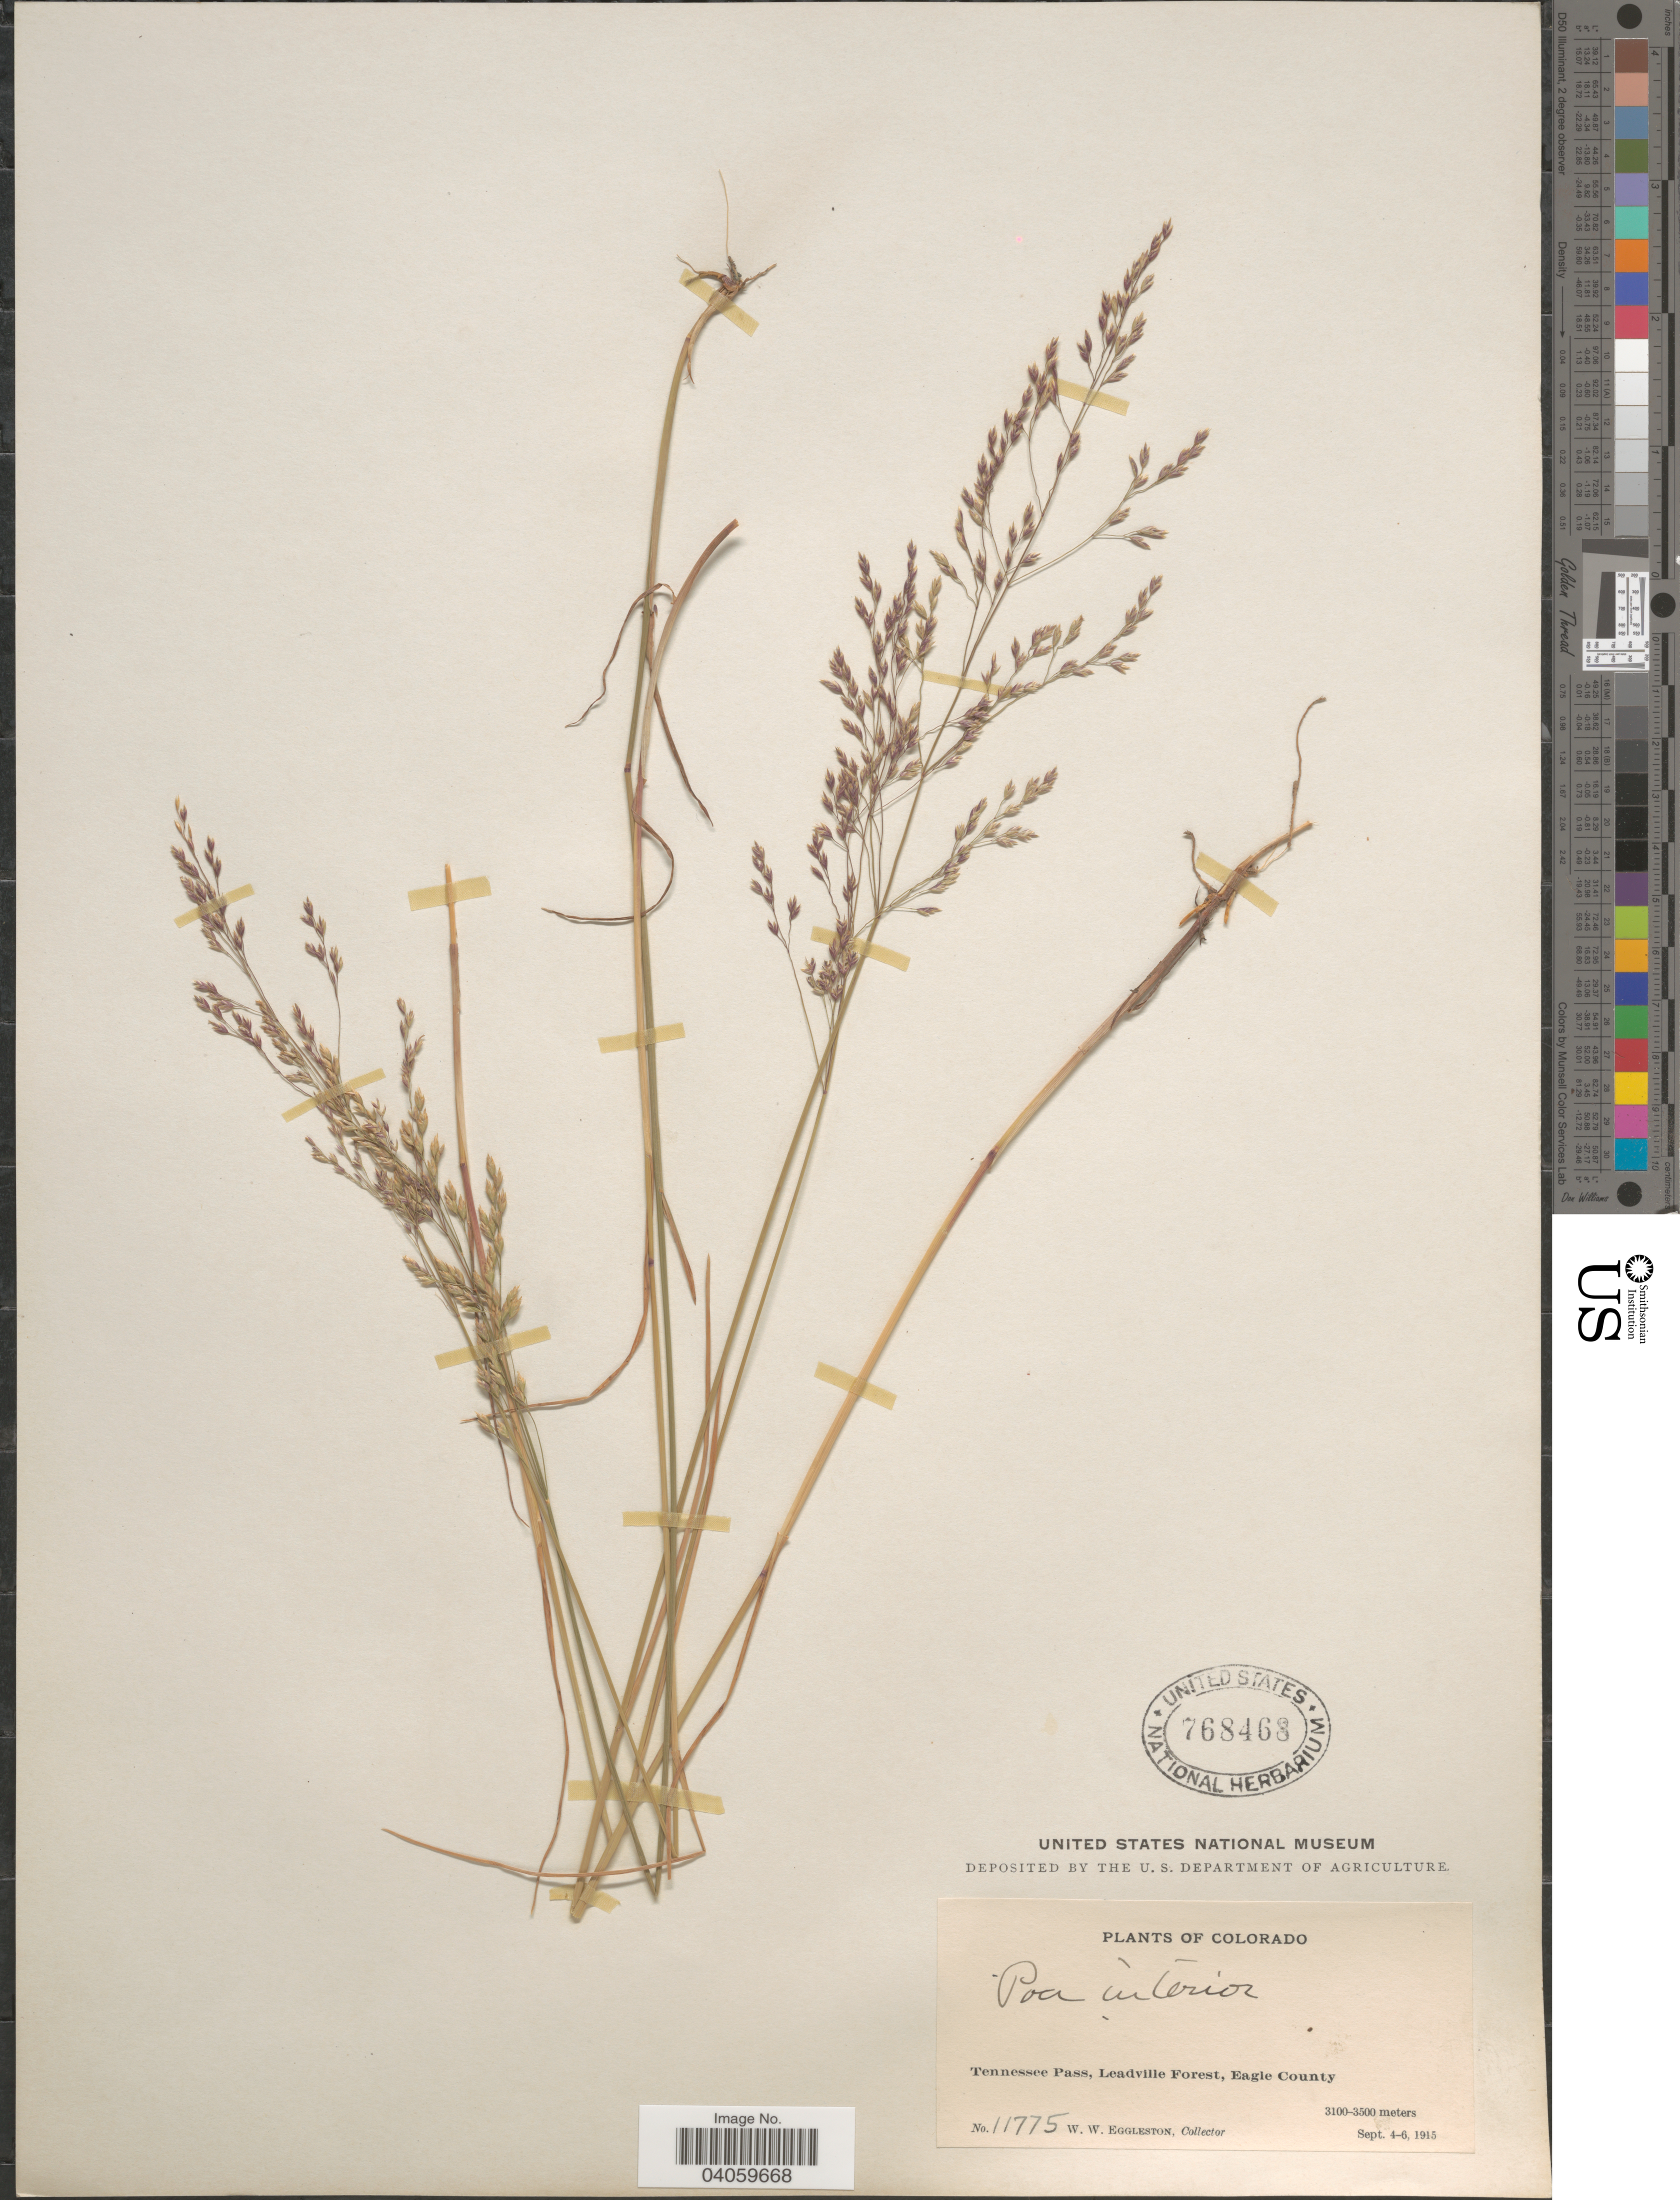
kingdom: Plantae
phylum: Tracheophyta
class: Liliopsida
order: Poales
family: Poaceae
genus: Poa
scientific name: Poa interior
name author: Rydb.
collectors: W. W. Eggleston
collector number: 11775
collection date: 1915-09-04/1915-09-06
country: United States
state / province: Colorado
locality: Tennessee Pass, Leadville Forest, Eagle County.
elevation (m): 3100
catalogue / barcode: US 768468